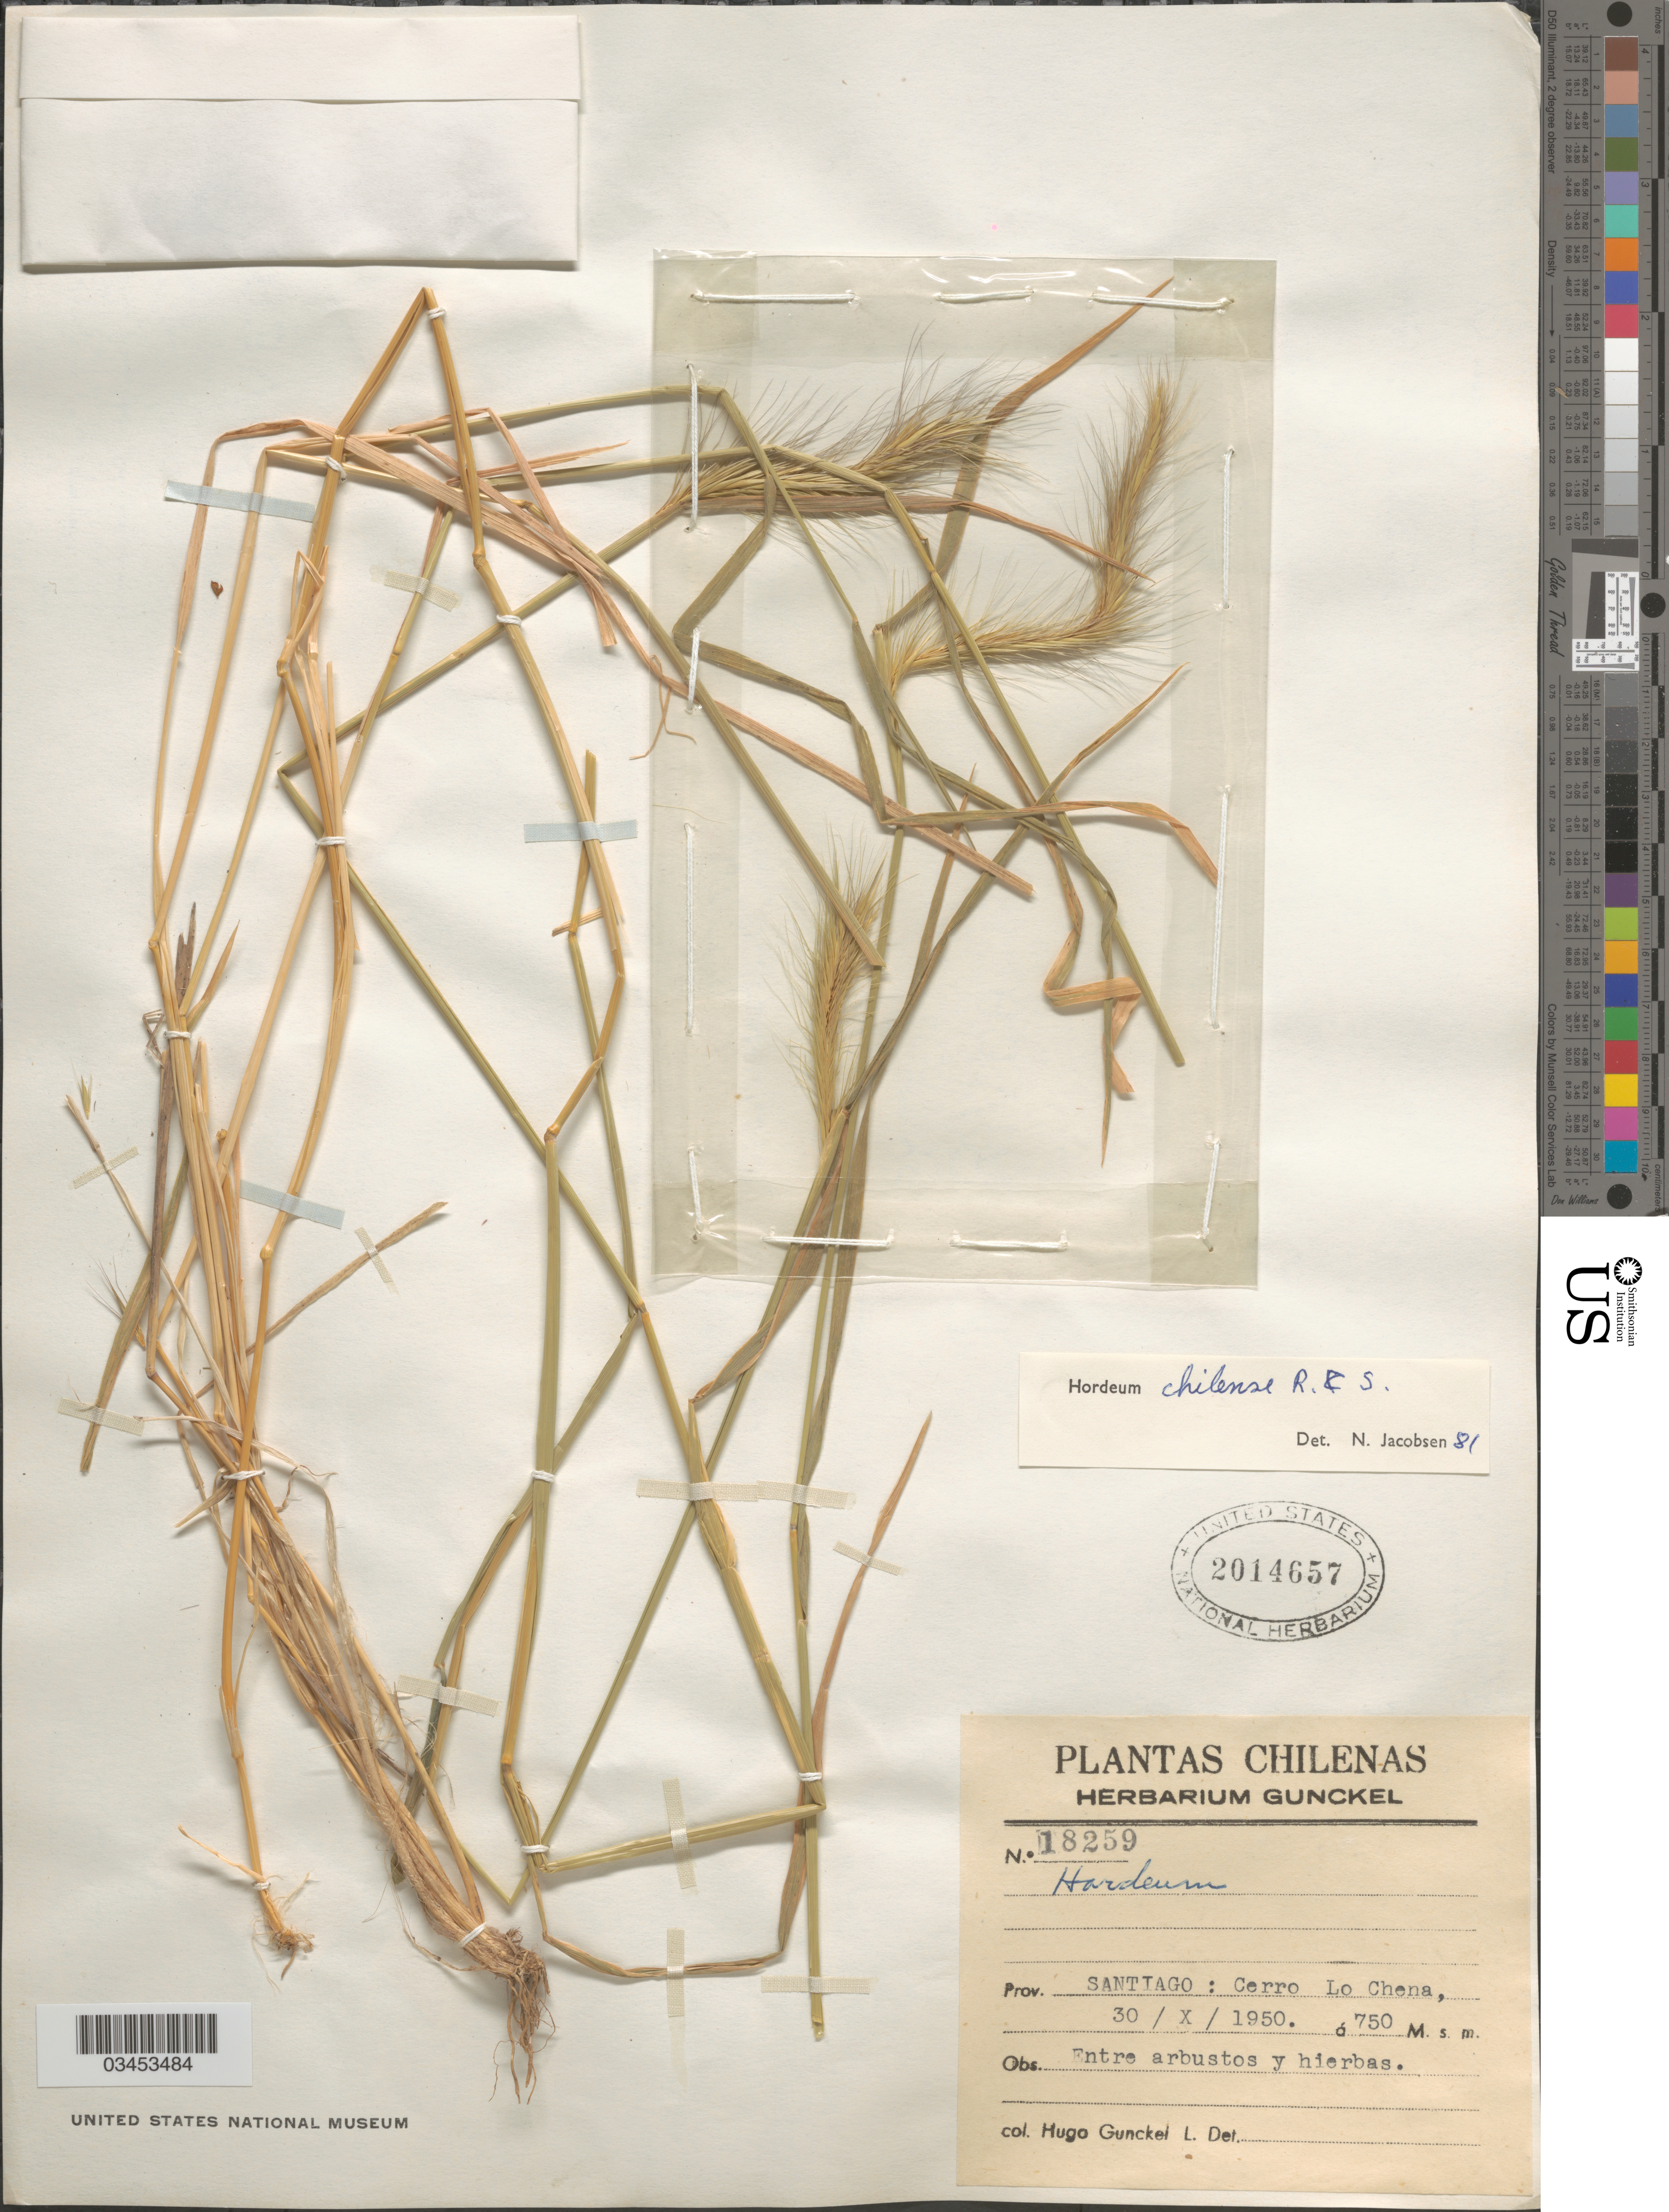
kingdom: Plantae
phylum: Tracheophyta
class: Liliopsida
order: Poales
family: Poaceae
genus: Hordeum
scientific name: Hordeum chilense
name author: Roem. & Schult.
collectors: H. Gunckel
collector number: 18259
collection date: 1950-10-30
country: Chile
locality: Prov. Santiago: Cerro Lo Chena.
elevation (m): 750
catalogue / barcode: US 2014657